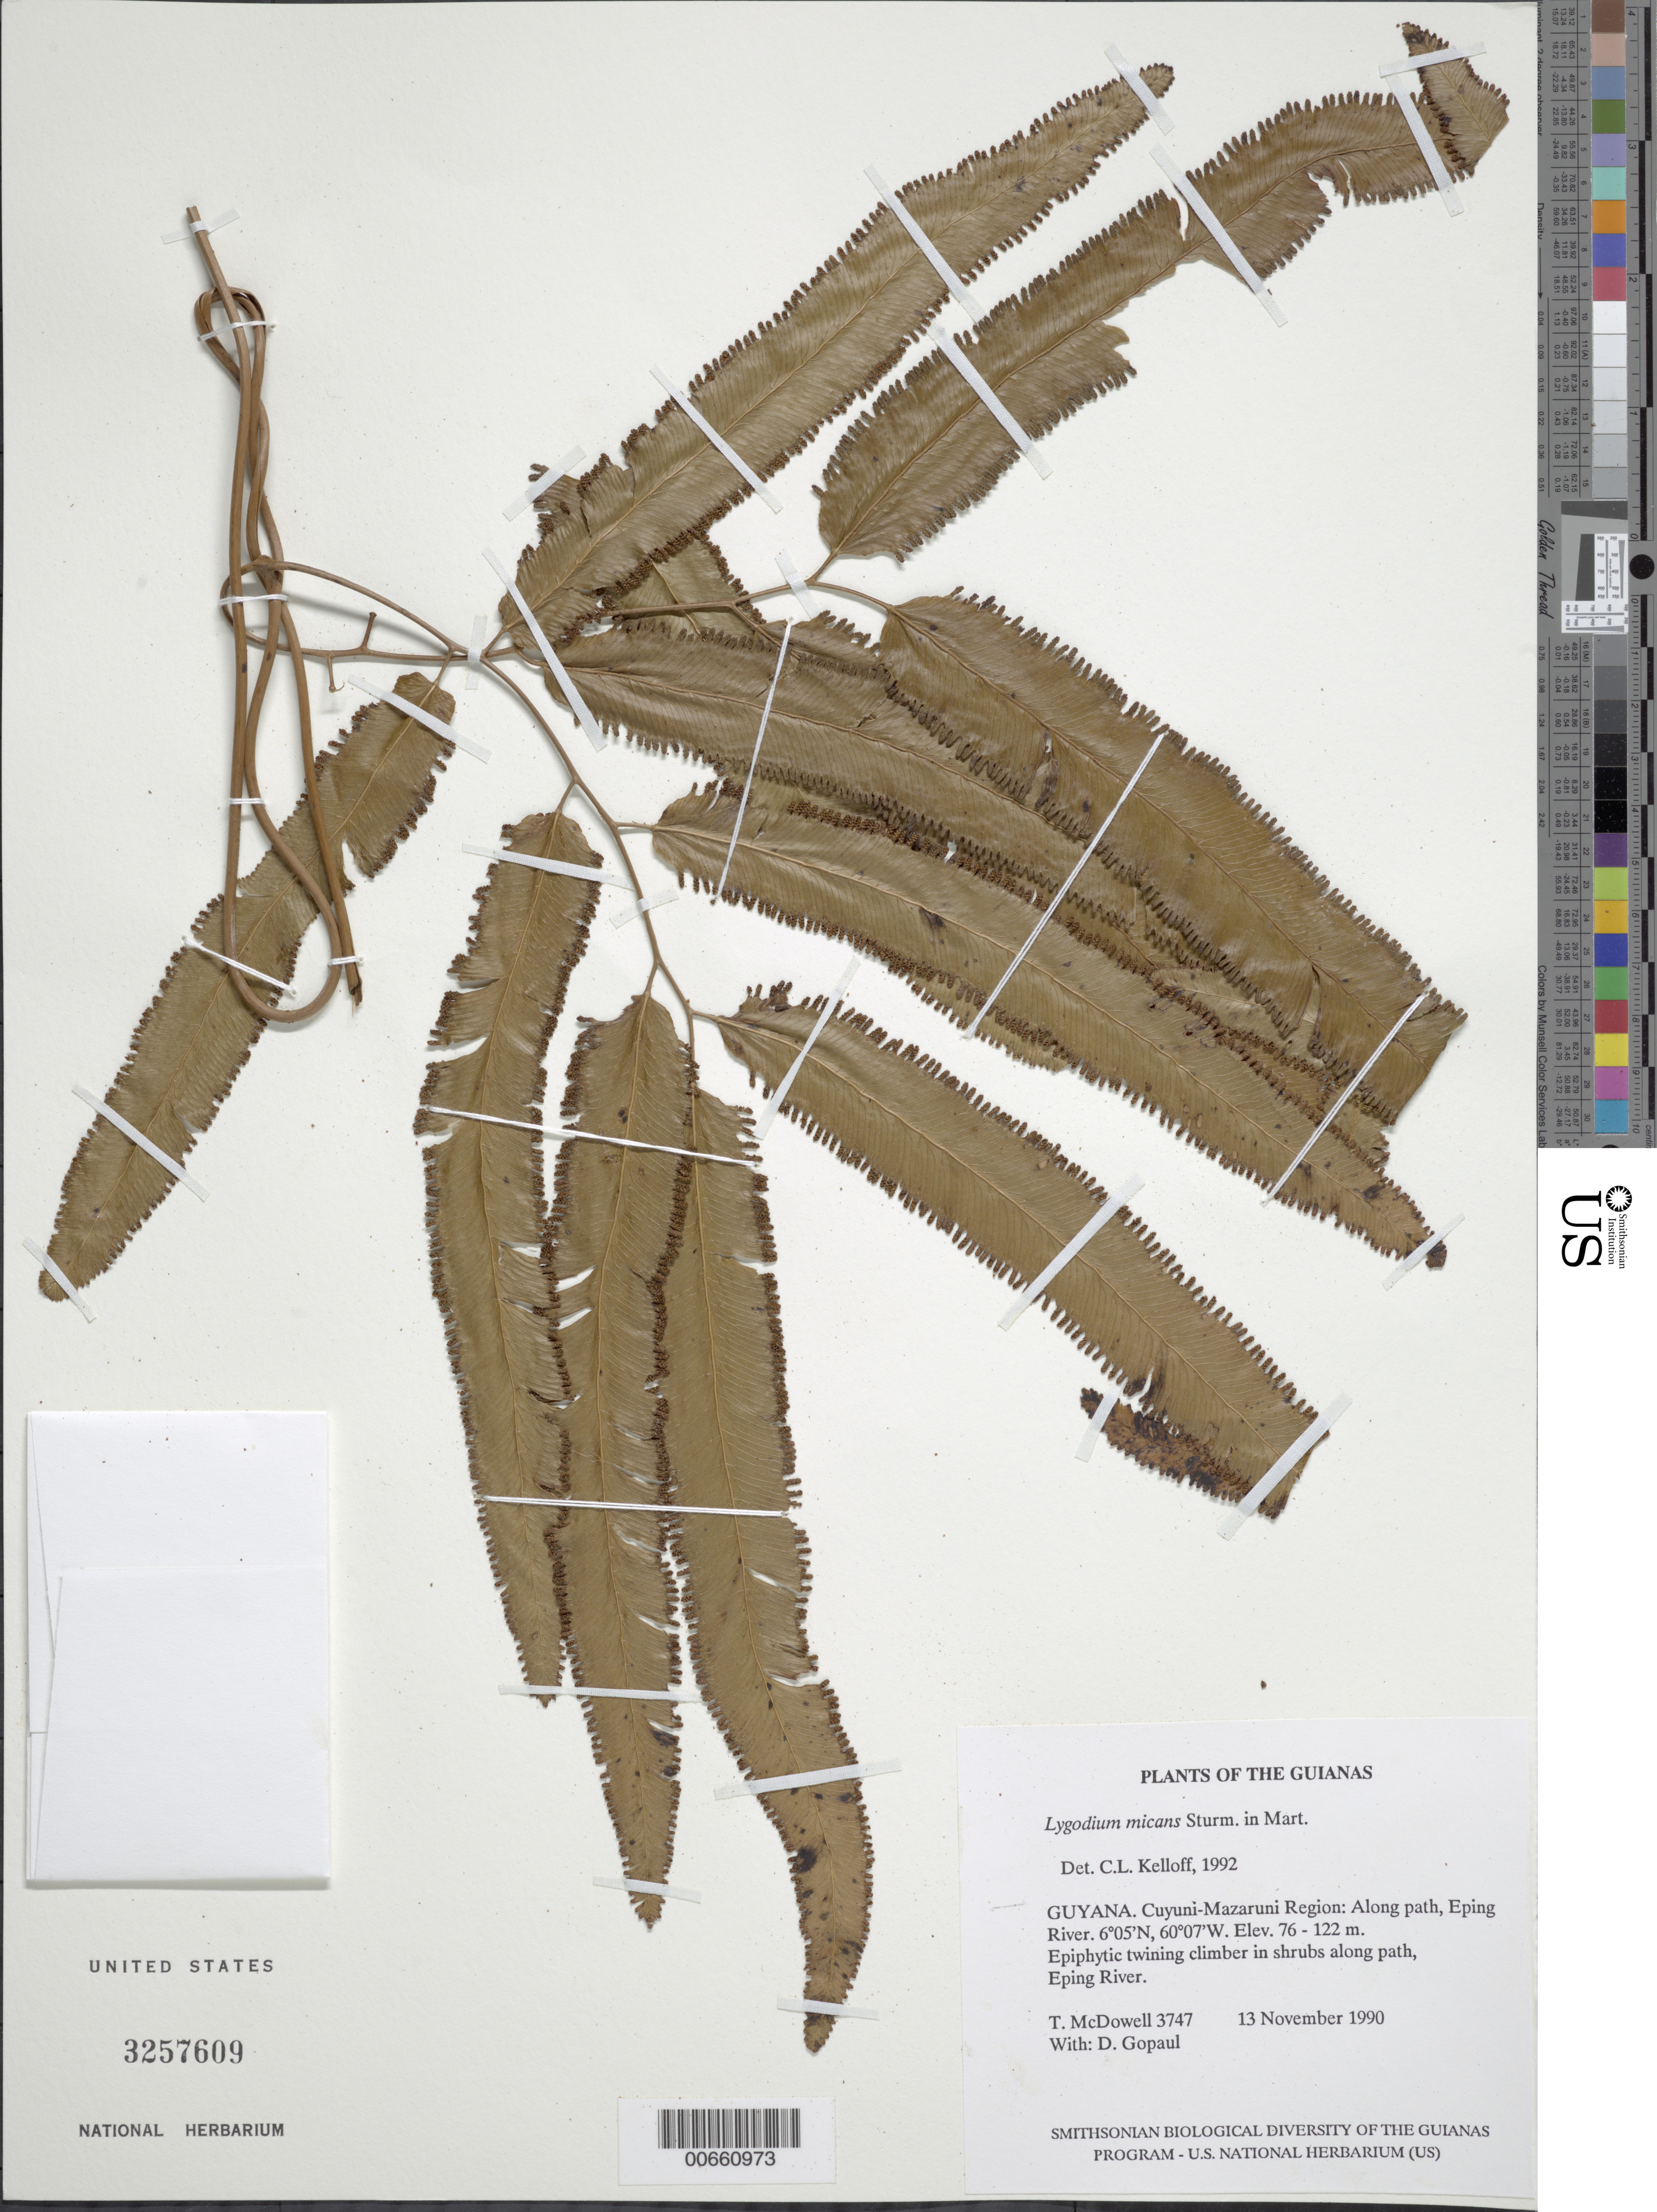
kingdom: Plantae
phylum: Tracheophyta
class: Polypodiopsida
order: Schizaeales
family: Lygodiaceae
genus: Lygodium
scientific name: Lygodium volubile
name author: Sw.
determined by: Boudrie, M.; Cremers, G.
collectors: T. McDowell & D. Gopaul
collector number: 3747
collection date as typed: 13 November 1990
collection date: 1990-11-13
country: Guyana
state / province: Cuyuni-Mazaruni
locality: Eping Landing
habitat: Grazed sheep clearing near house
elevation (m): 76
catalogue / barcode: US 3257609